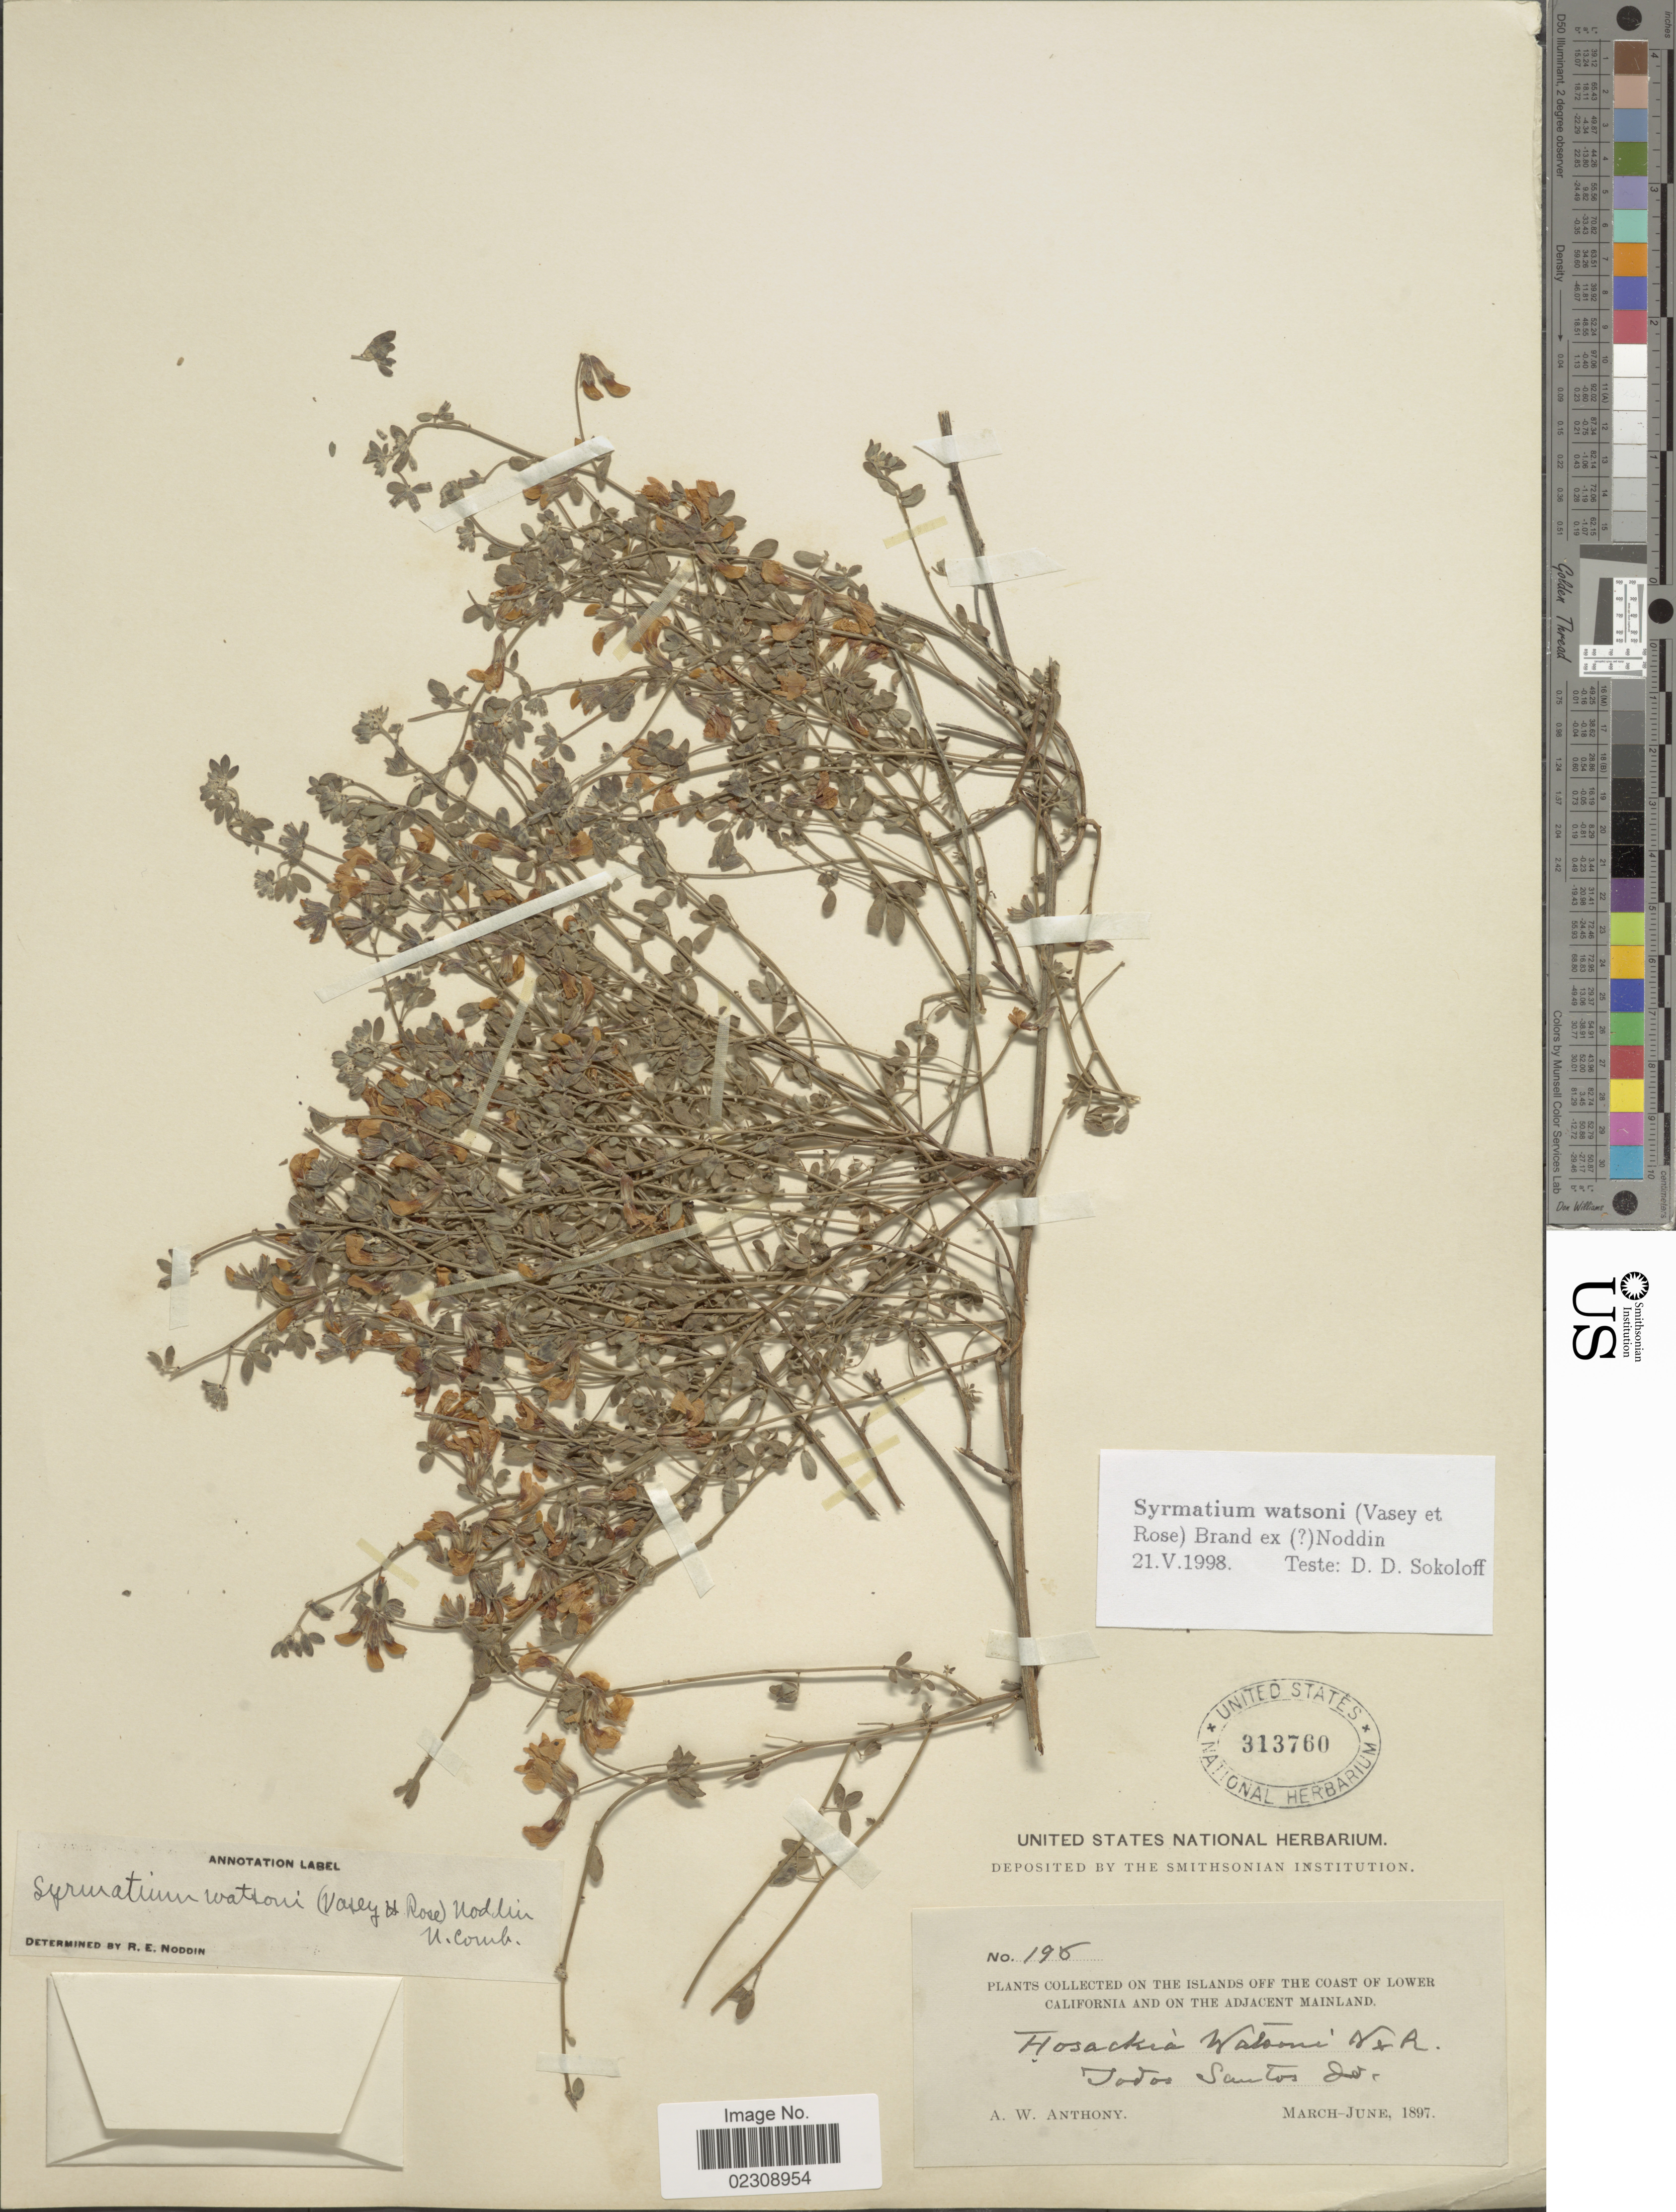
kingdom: Plantae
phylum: Tracheophyta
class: Magnoliopsida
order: Fabales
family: Fabaceae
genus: Syrmatium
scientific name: Syrmatium watsonii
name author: (Vasey & Rose) Brand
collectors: A. W. Anthony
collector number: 195*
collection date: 1897-03/1897-06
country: Mexico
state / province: Baja California Norte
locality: On the Islands off the Coast of Lower California and on the adjacent Mainland. Todos Santos Id.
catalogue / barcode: US 313760